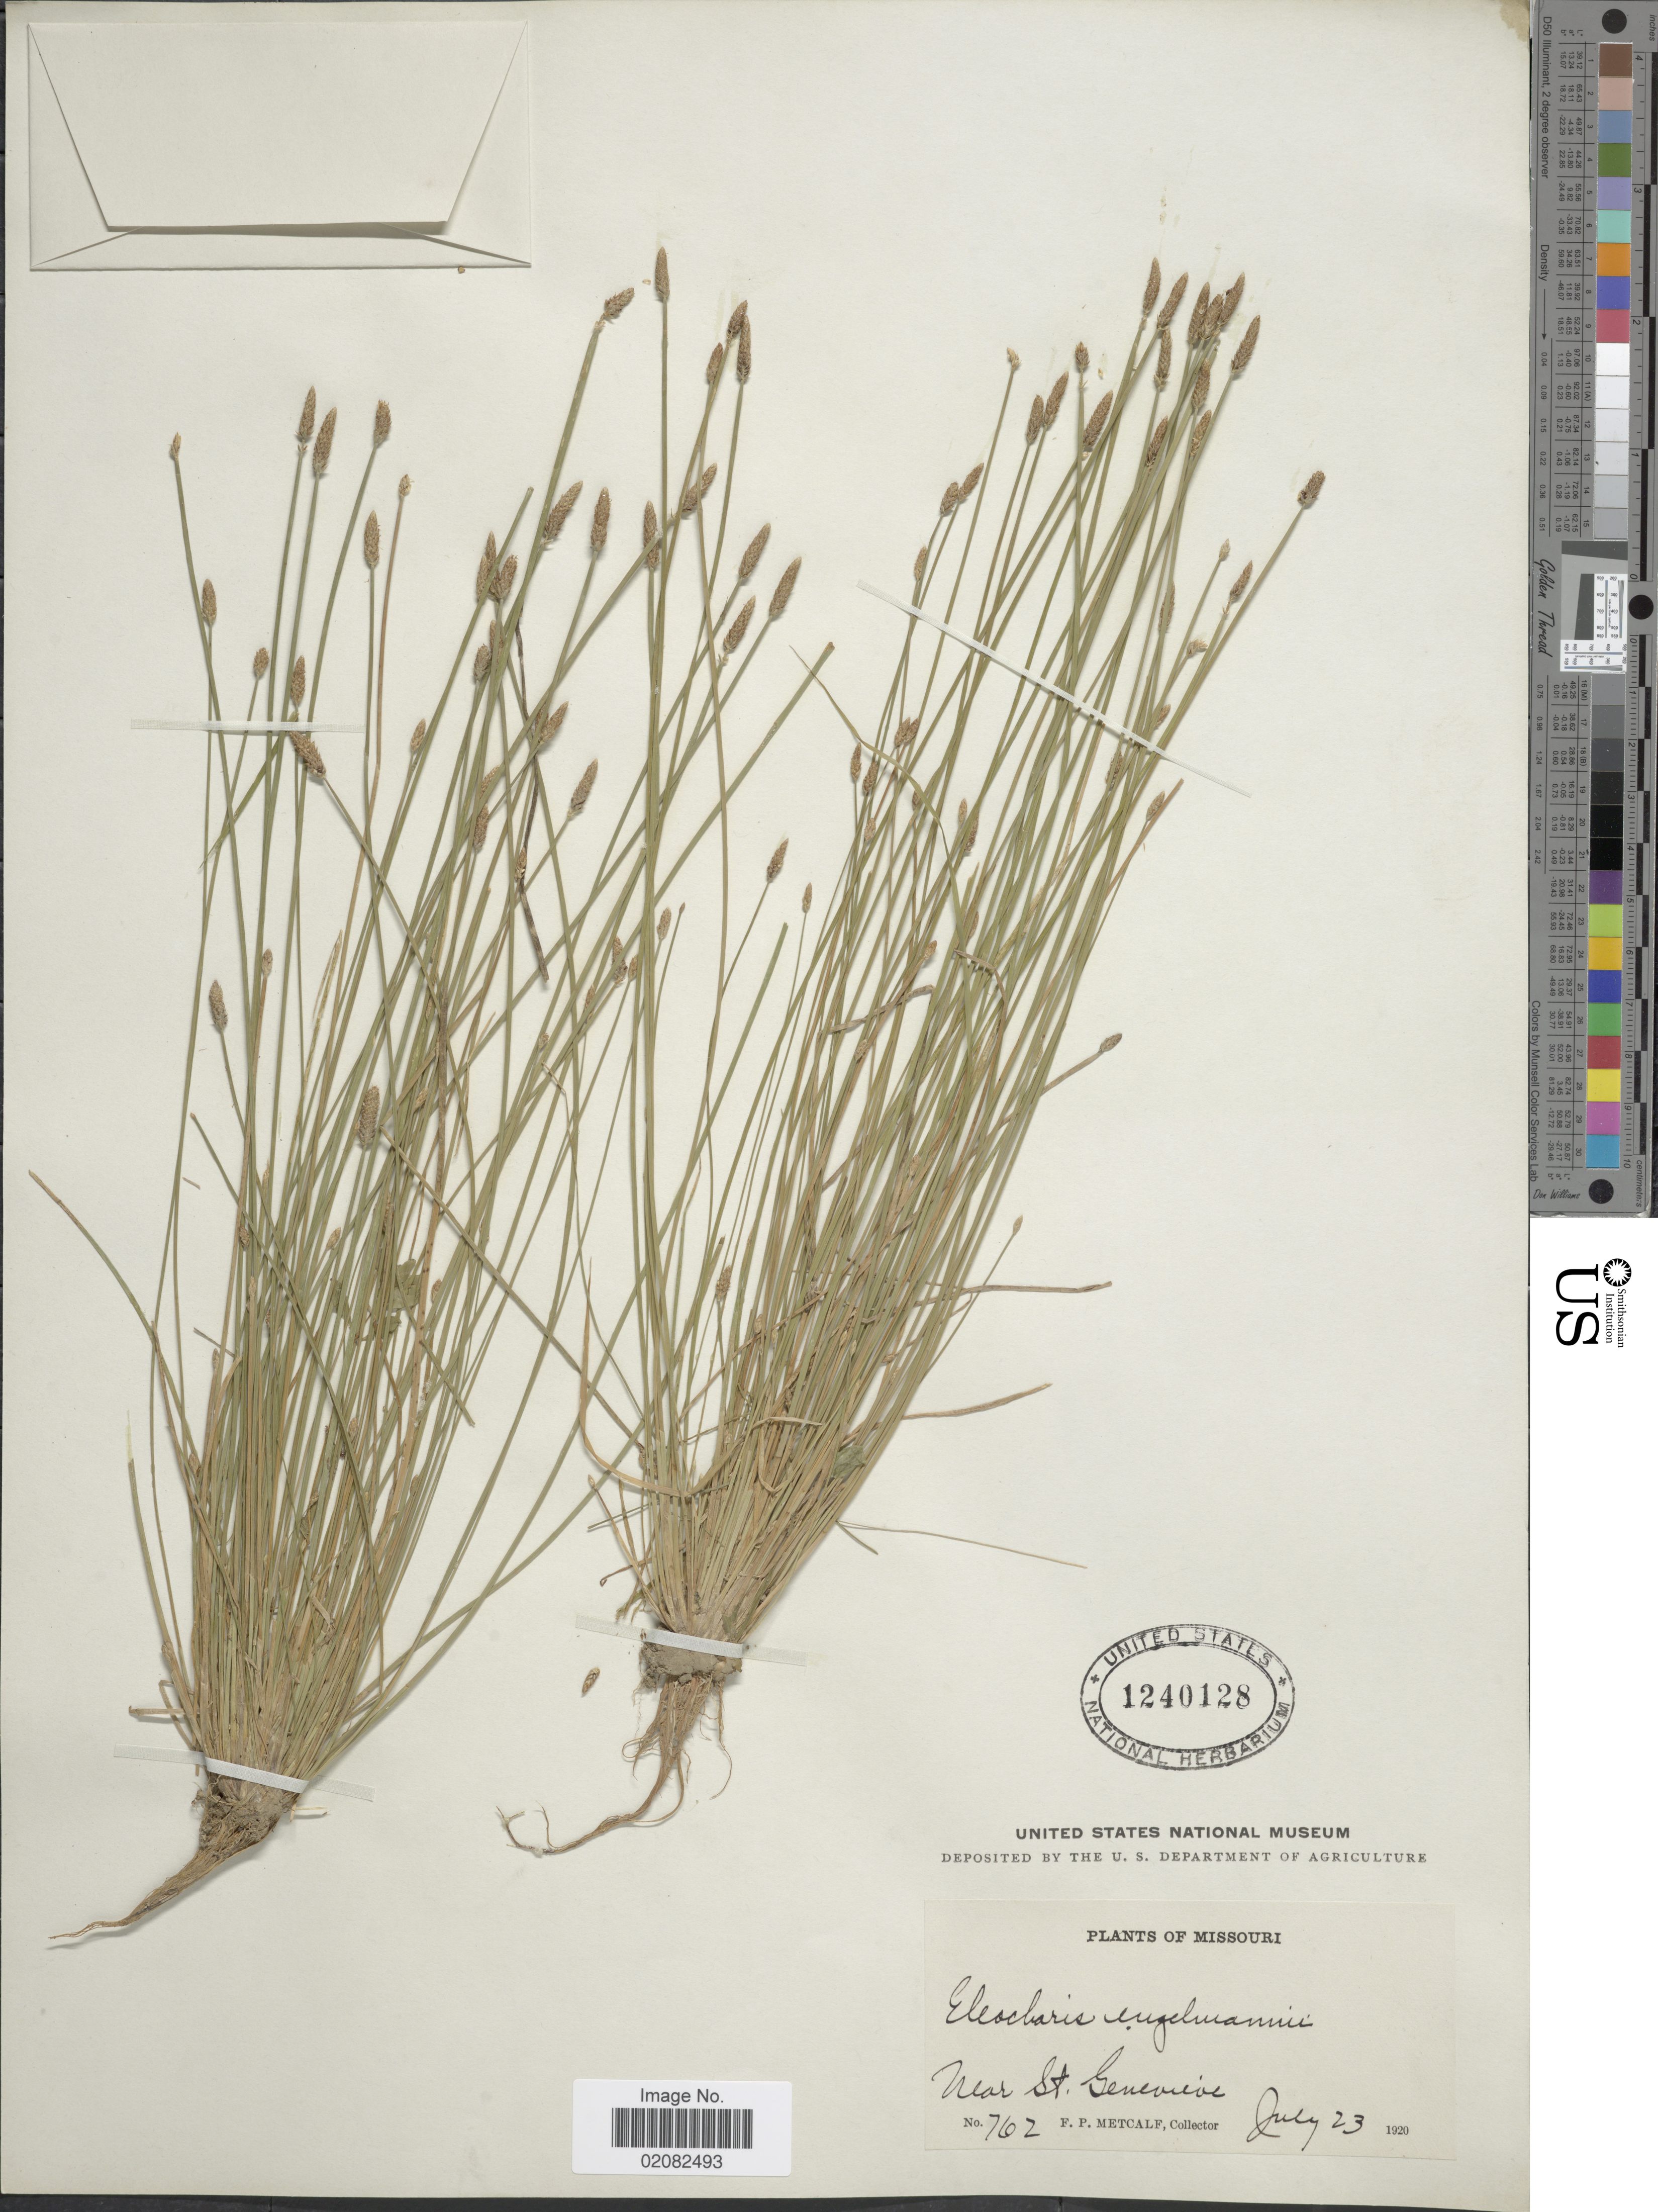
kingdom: Plantae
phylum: Tracheophyta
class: Liliopsida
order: Poales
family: Cyperaceae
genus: Eleocharis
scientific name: Eleocharis engelmannii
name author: Steud.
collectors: F. Metcalf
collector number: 762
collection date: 1920-07-23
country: United States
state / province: Missouri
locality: Near St. Genevieve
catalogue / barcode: US 1240128